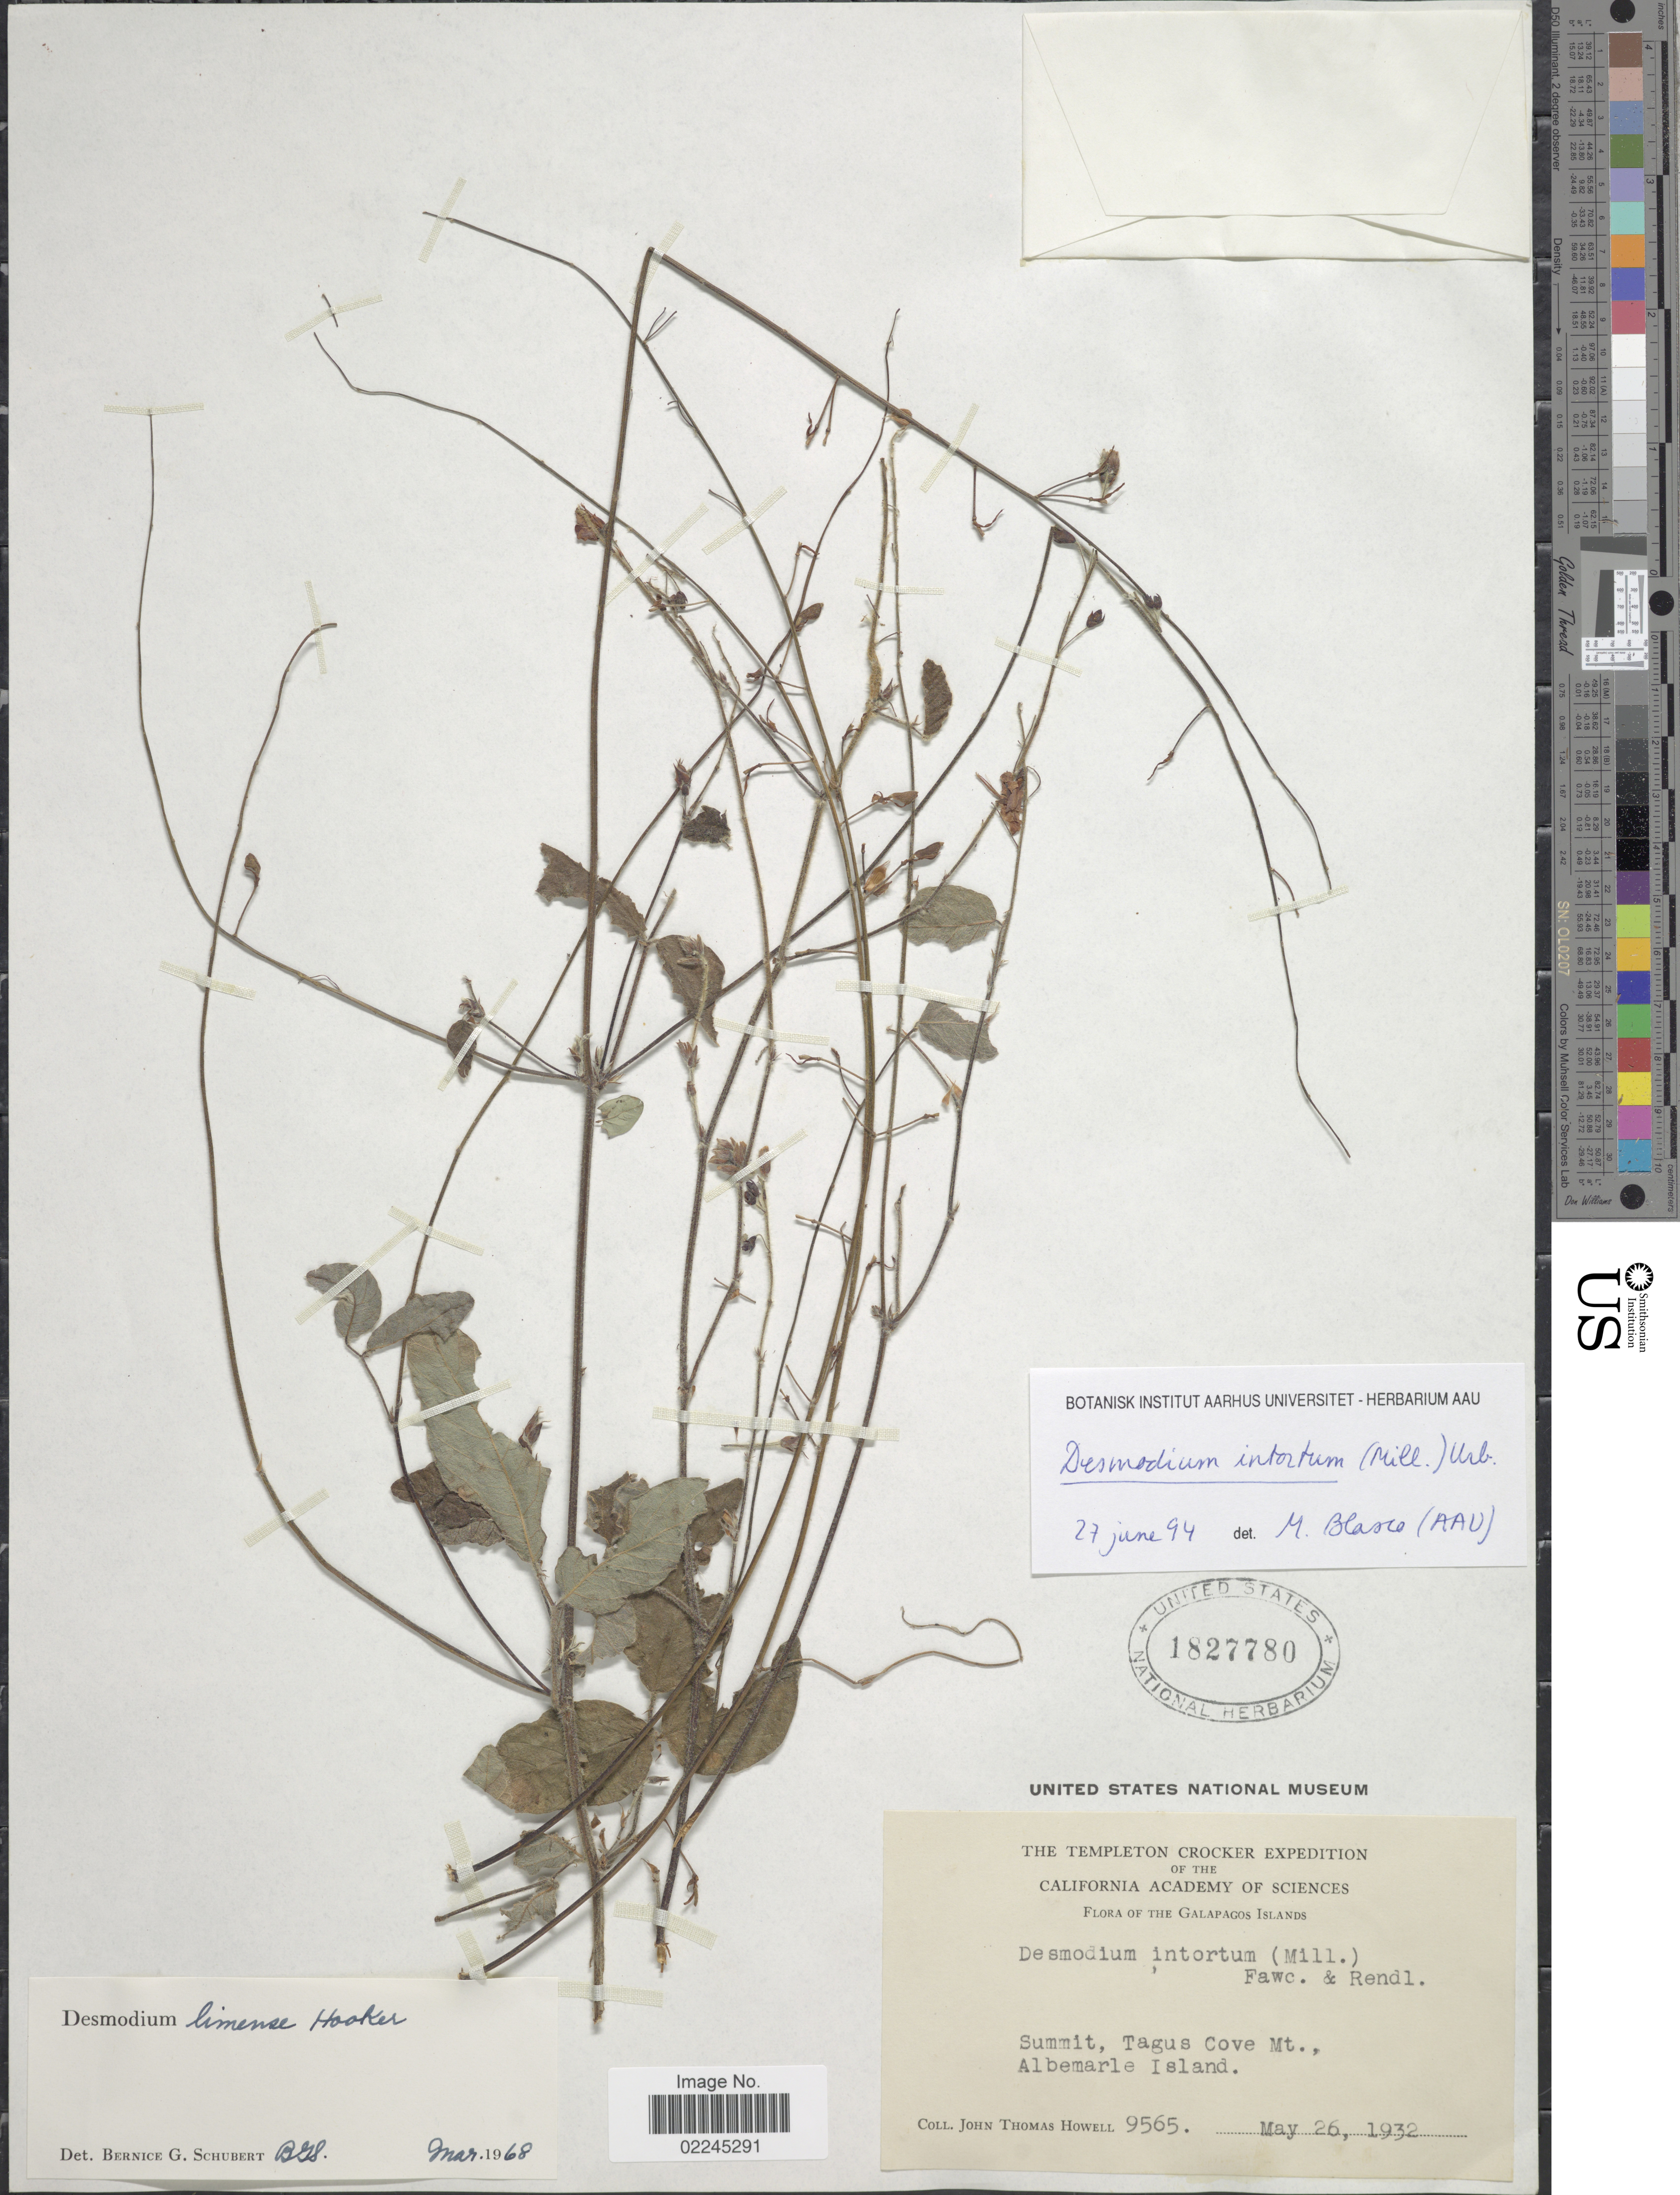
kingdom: Plantae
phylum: Tracheophyta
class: Magnoliopsida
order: Fabales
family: Fabaceae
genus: Desmodium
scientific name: Desmodium intortum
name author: (Mill.) Urb.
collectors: J. T. Howell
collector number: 9565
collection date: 1932-05-26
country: Ecuador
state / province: Colón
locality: Galapagos Islands, Summit, Tagus Cove Mt., Albemarle Island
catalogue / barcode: US 1827780